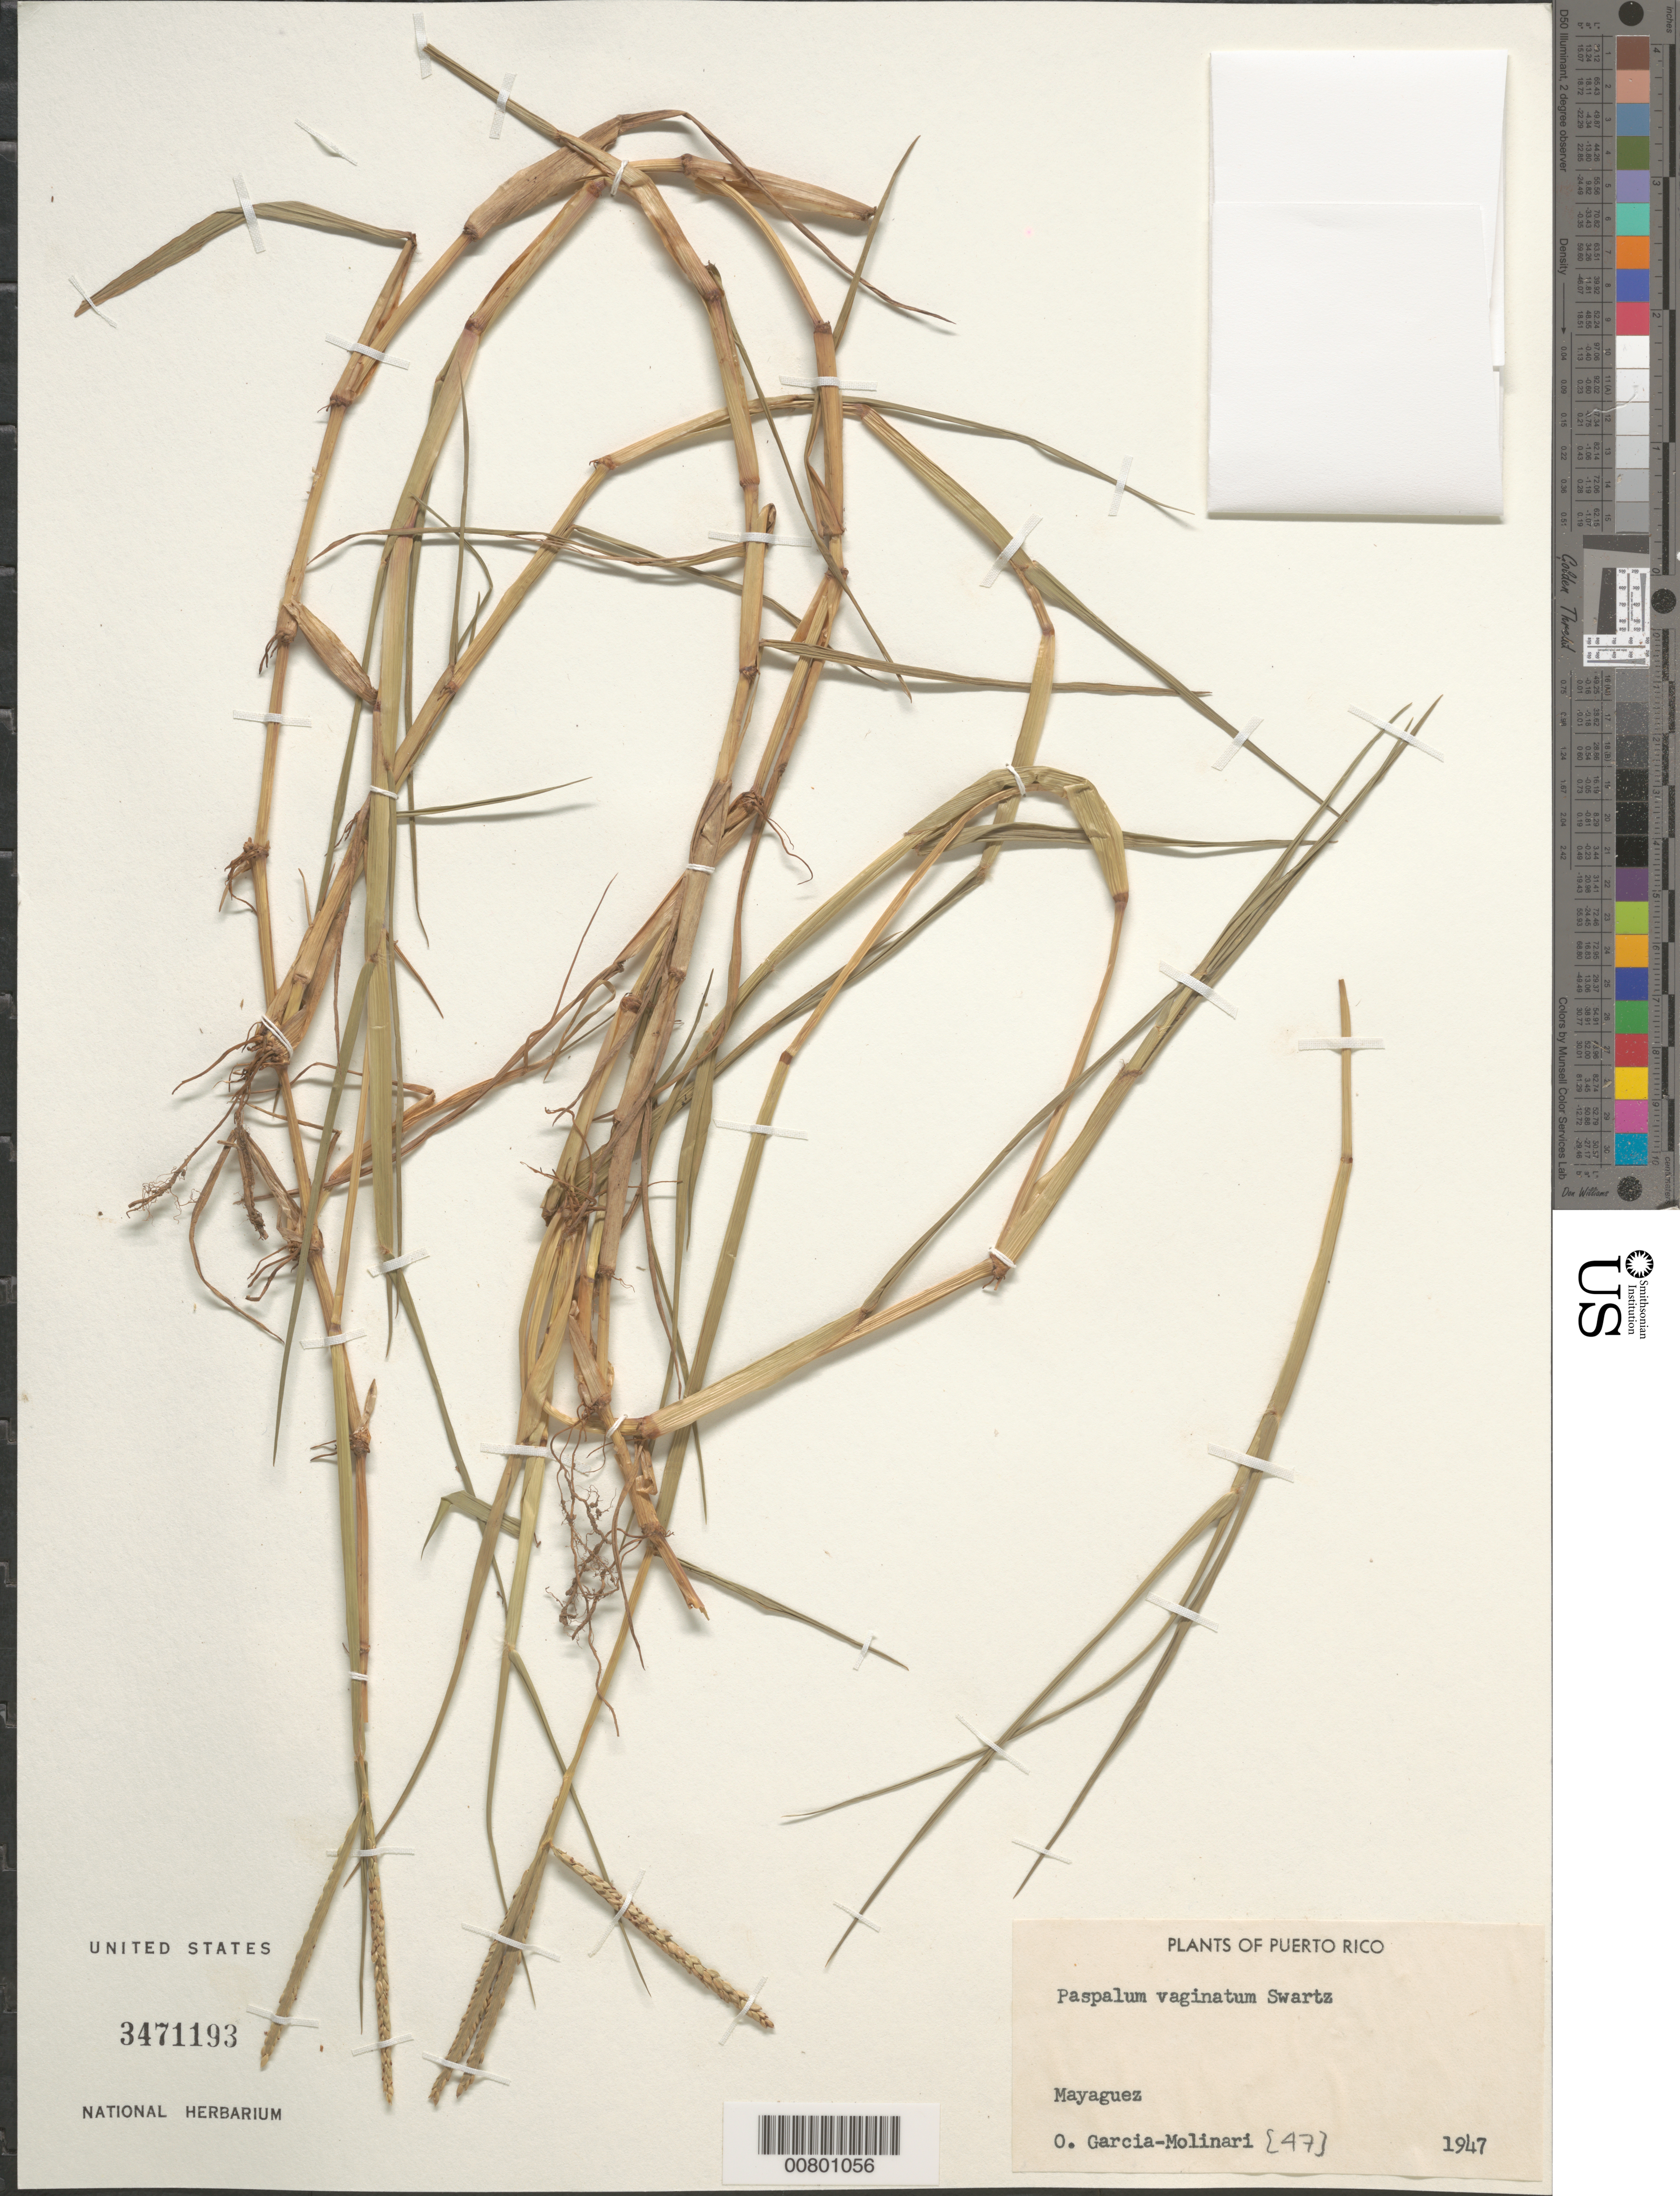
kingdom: Plantae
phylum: Tracheophyta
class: Liliopsida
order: Poales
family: Poaceae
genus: Paspalum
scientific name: Paspalum distichum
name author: L.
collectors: O. García-Molinari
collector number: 47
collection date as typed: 1947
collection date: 1947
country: Puerto Rico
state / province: Mayagüez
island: Puerto Rico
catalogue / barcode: US 3471193